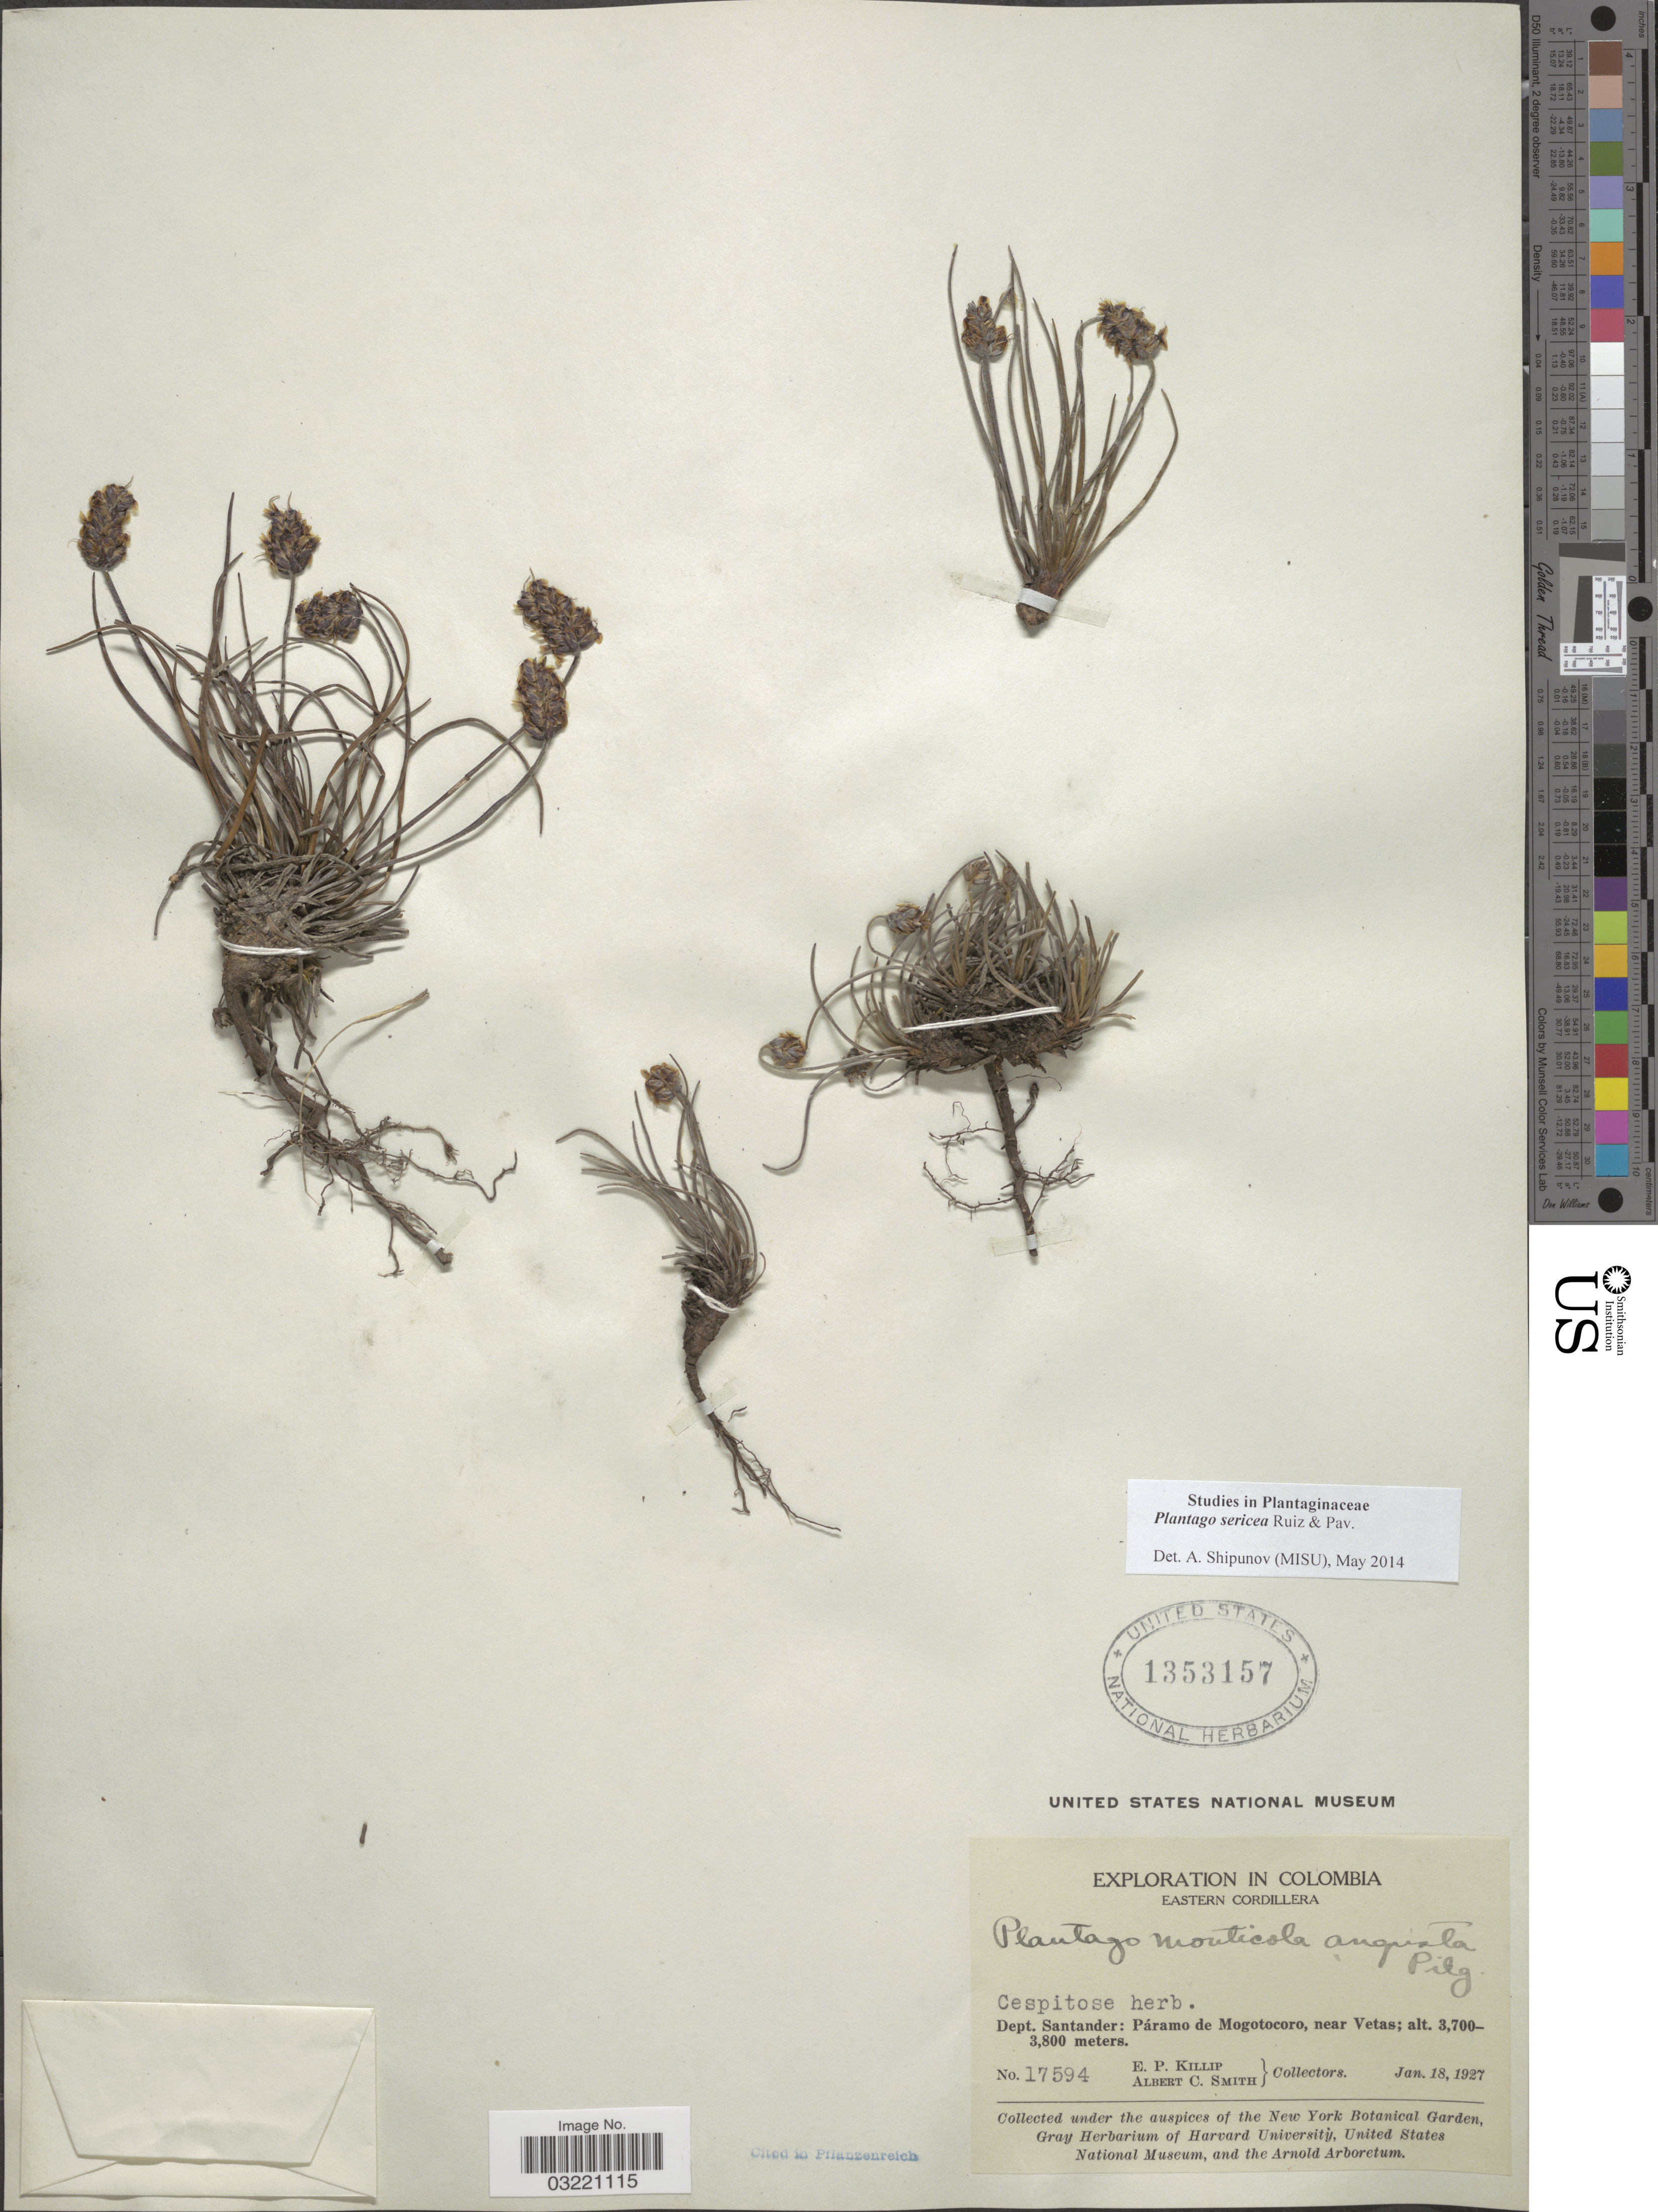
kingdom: Plantae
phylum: Tracheophyta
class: Magnoliopsida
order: Lamiales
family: Plantaginaceae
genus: Plantago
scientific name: Plantago sericea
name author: Ruiz & Pav.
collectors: E. P. Killip & A. C. Smith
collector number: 17594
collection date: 1927-01-18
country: Colombia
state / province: Santander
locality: Eastern Cordillera. Dept. Santander: Páramo de Mogotocoro, near Vetas.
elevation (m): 3700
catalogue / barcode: US 1353157